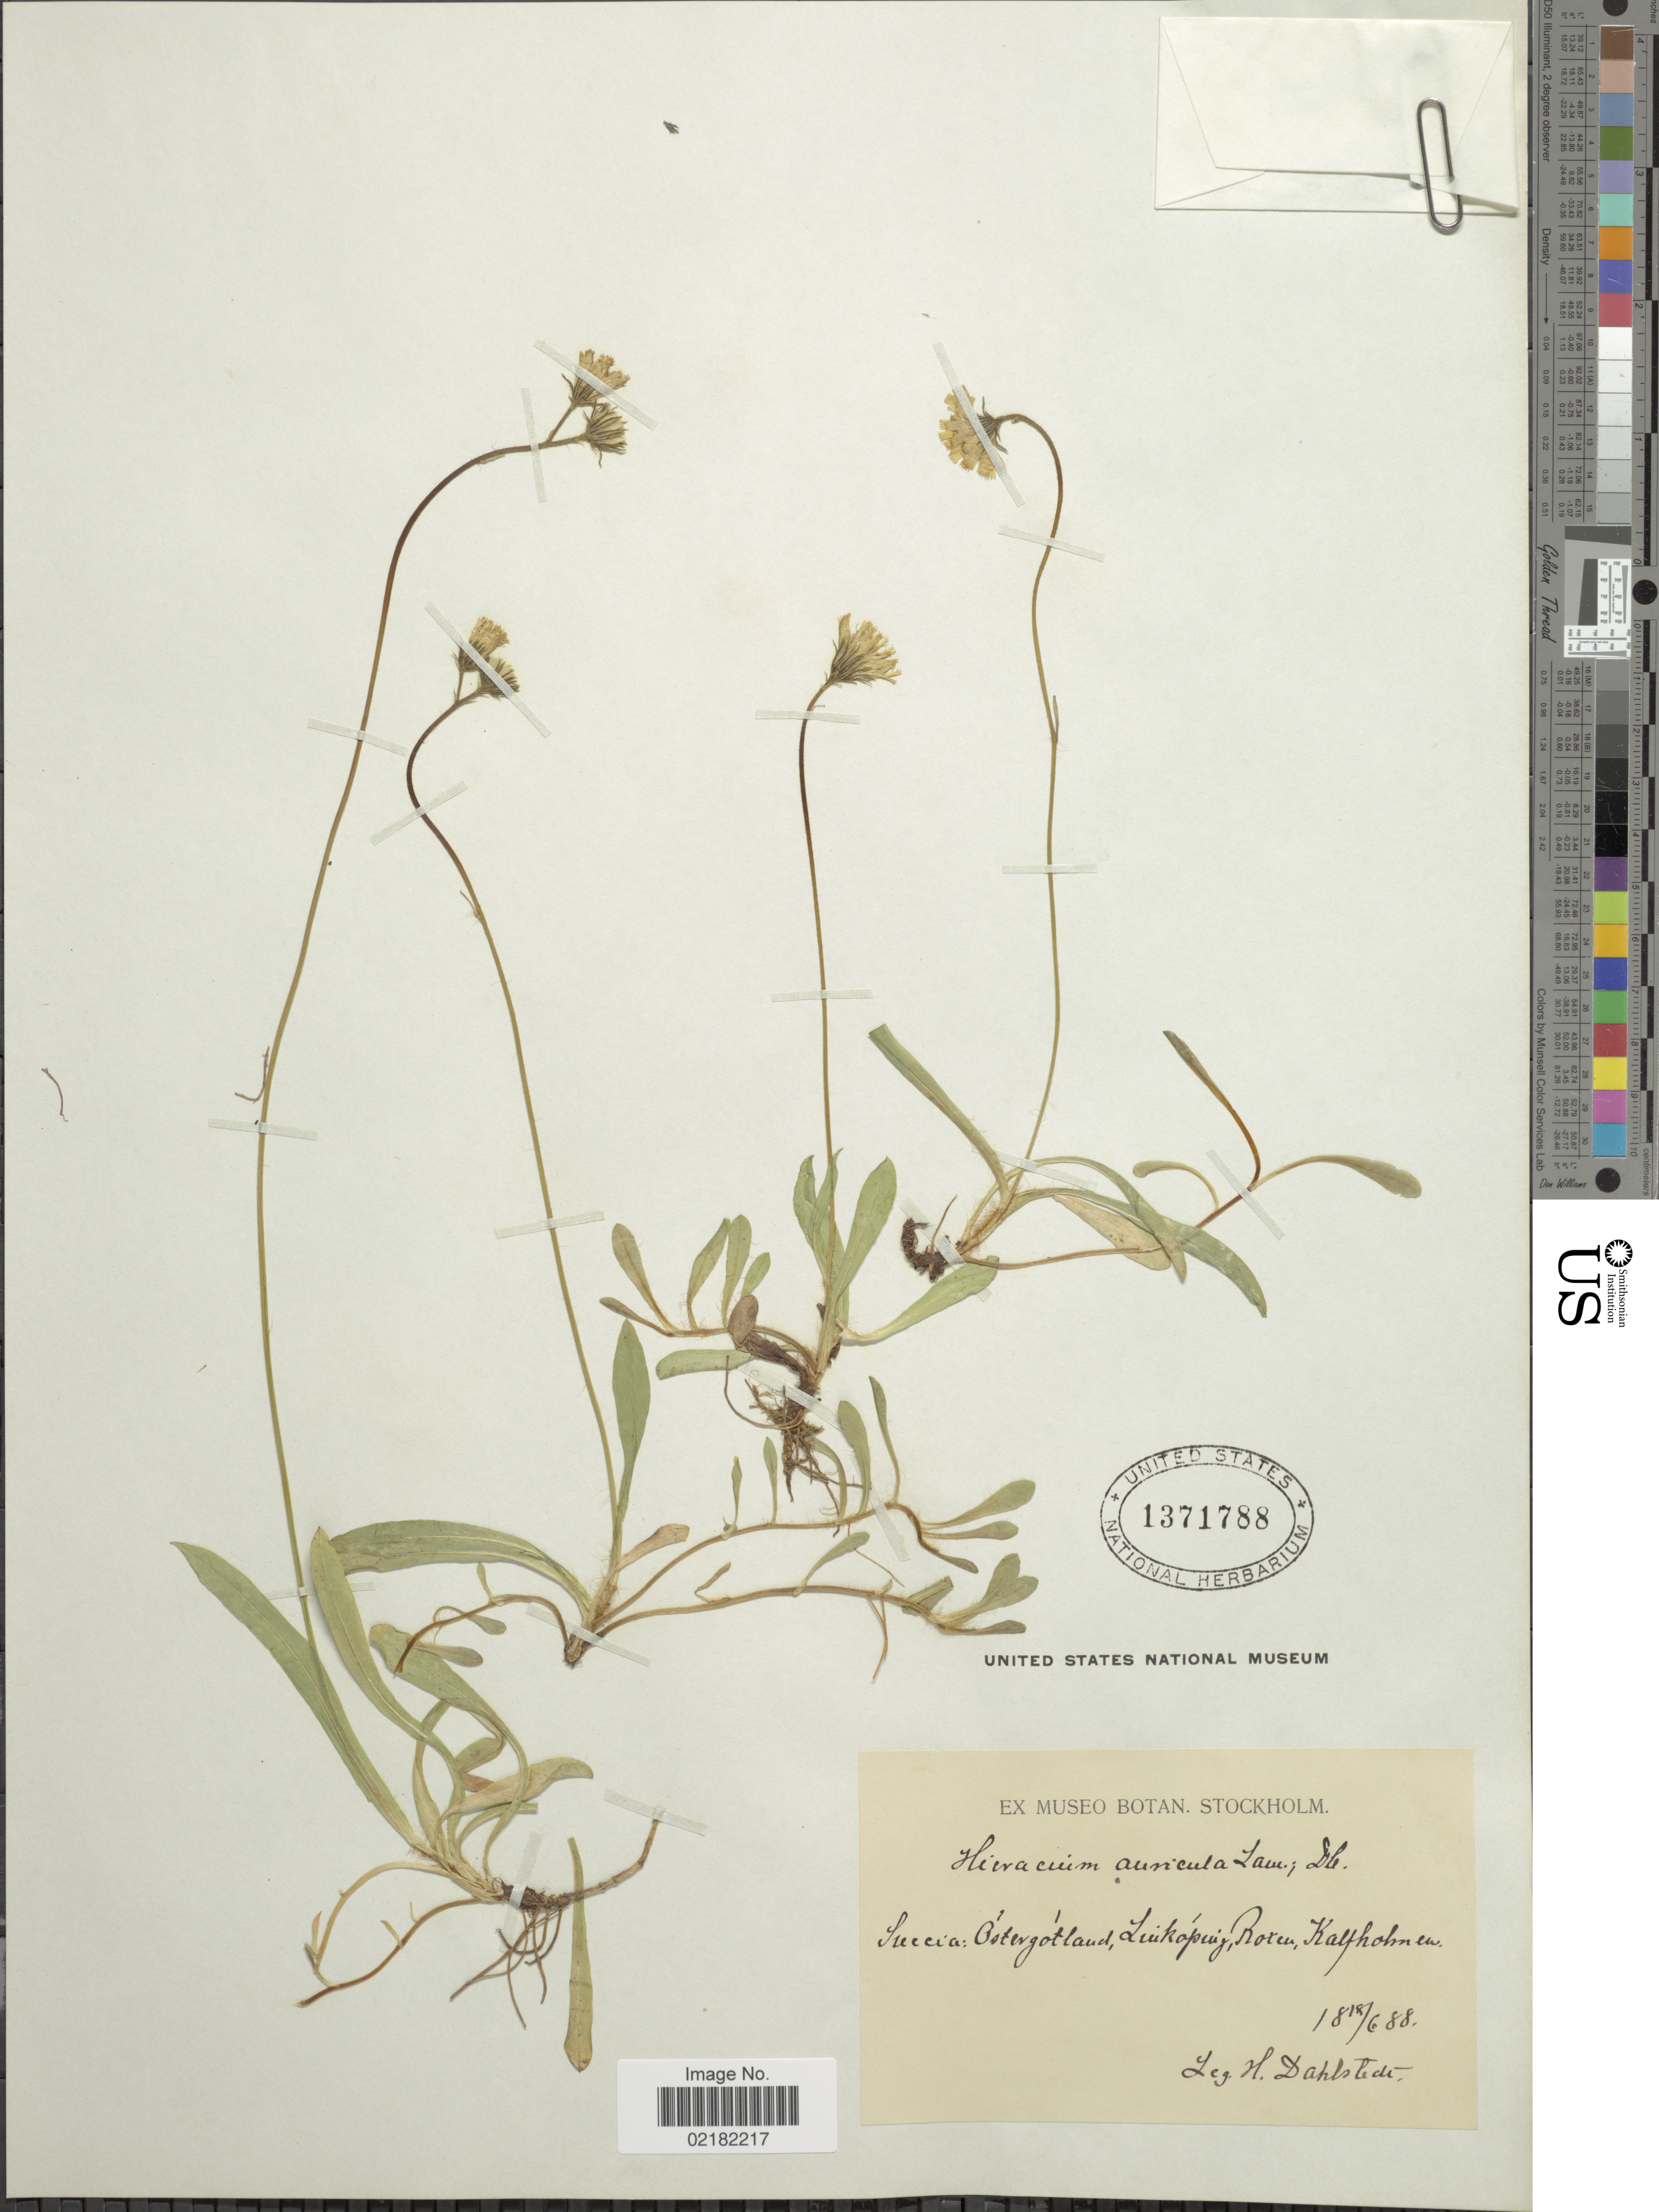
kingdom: Plantae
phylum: Tracheophyta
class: Magnoliopsida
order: Asterales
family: Asteraceae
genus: Pilosella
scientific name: Pilosella floribunda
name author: (Wimm. & Grab.) Fr. a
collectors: H. G. Dahlstedt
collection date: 1888-06-18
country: Sweden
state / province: Östergötland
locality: Linköping , Roten, Kalfholmen.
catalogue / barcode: US 1371788